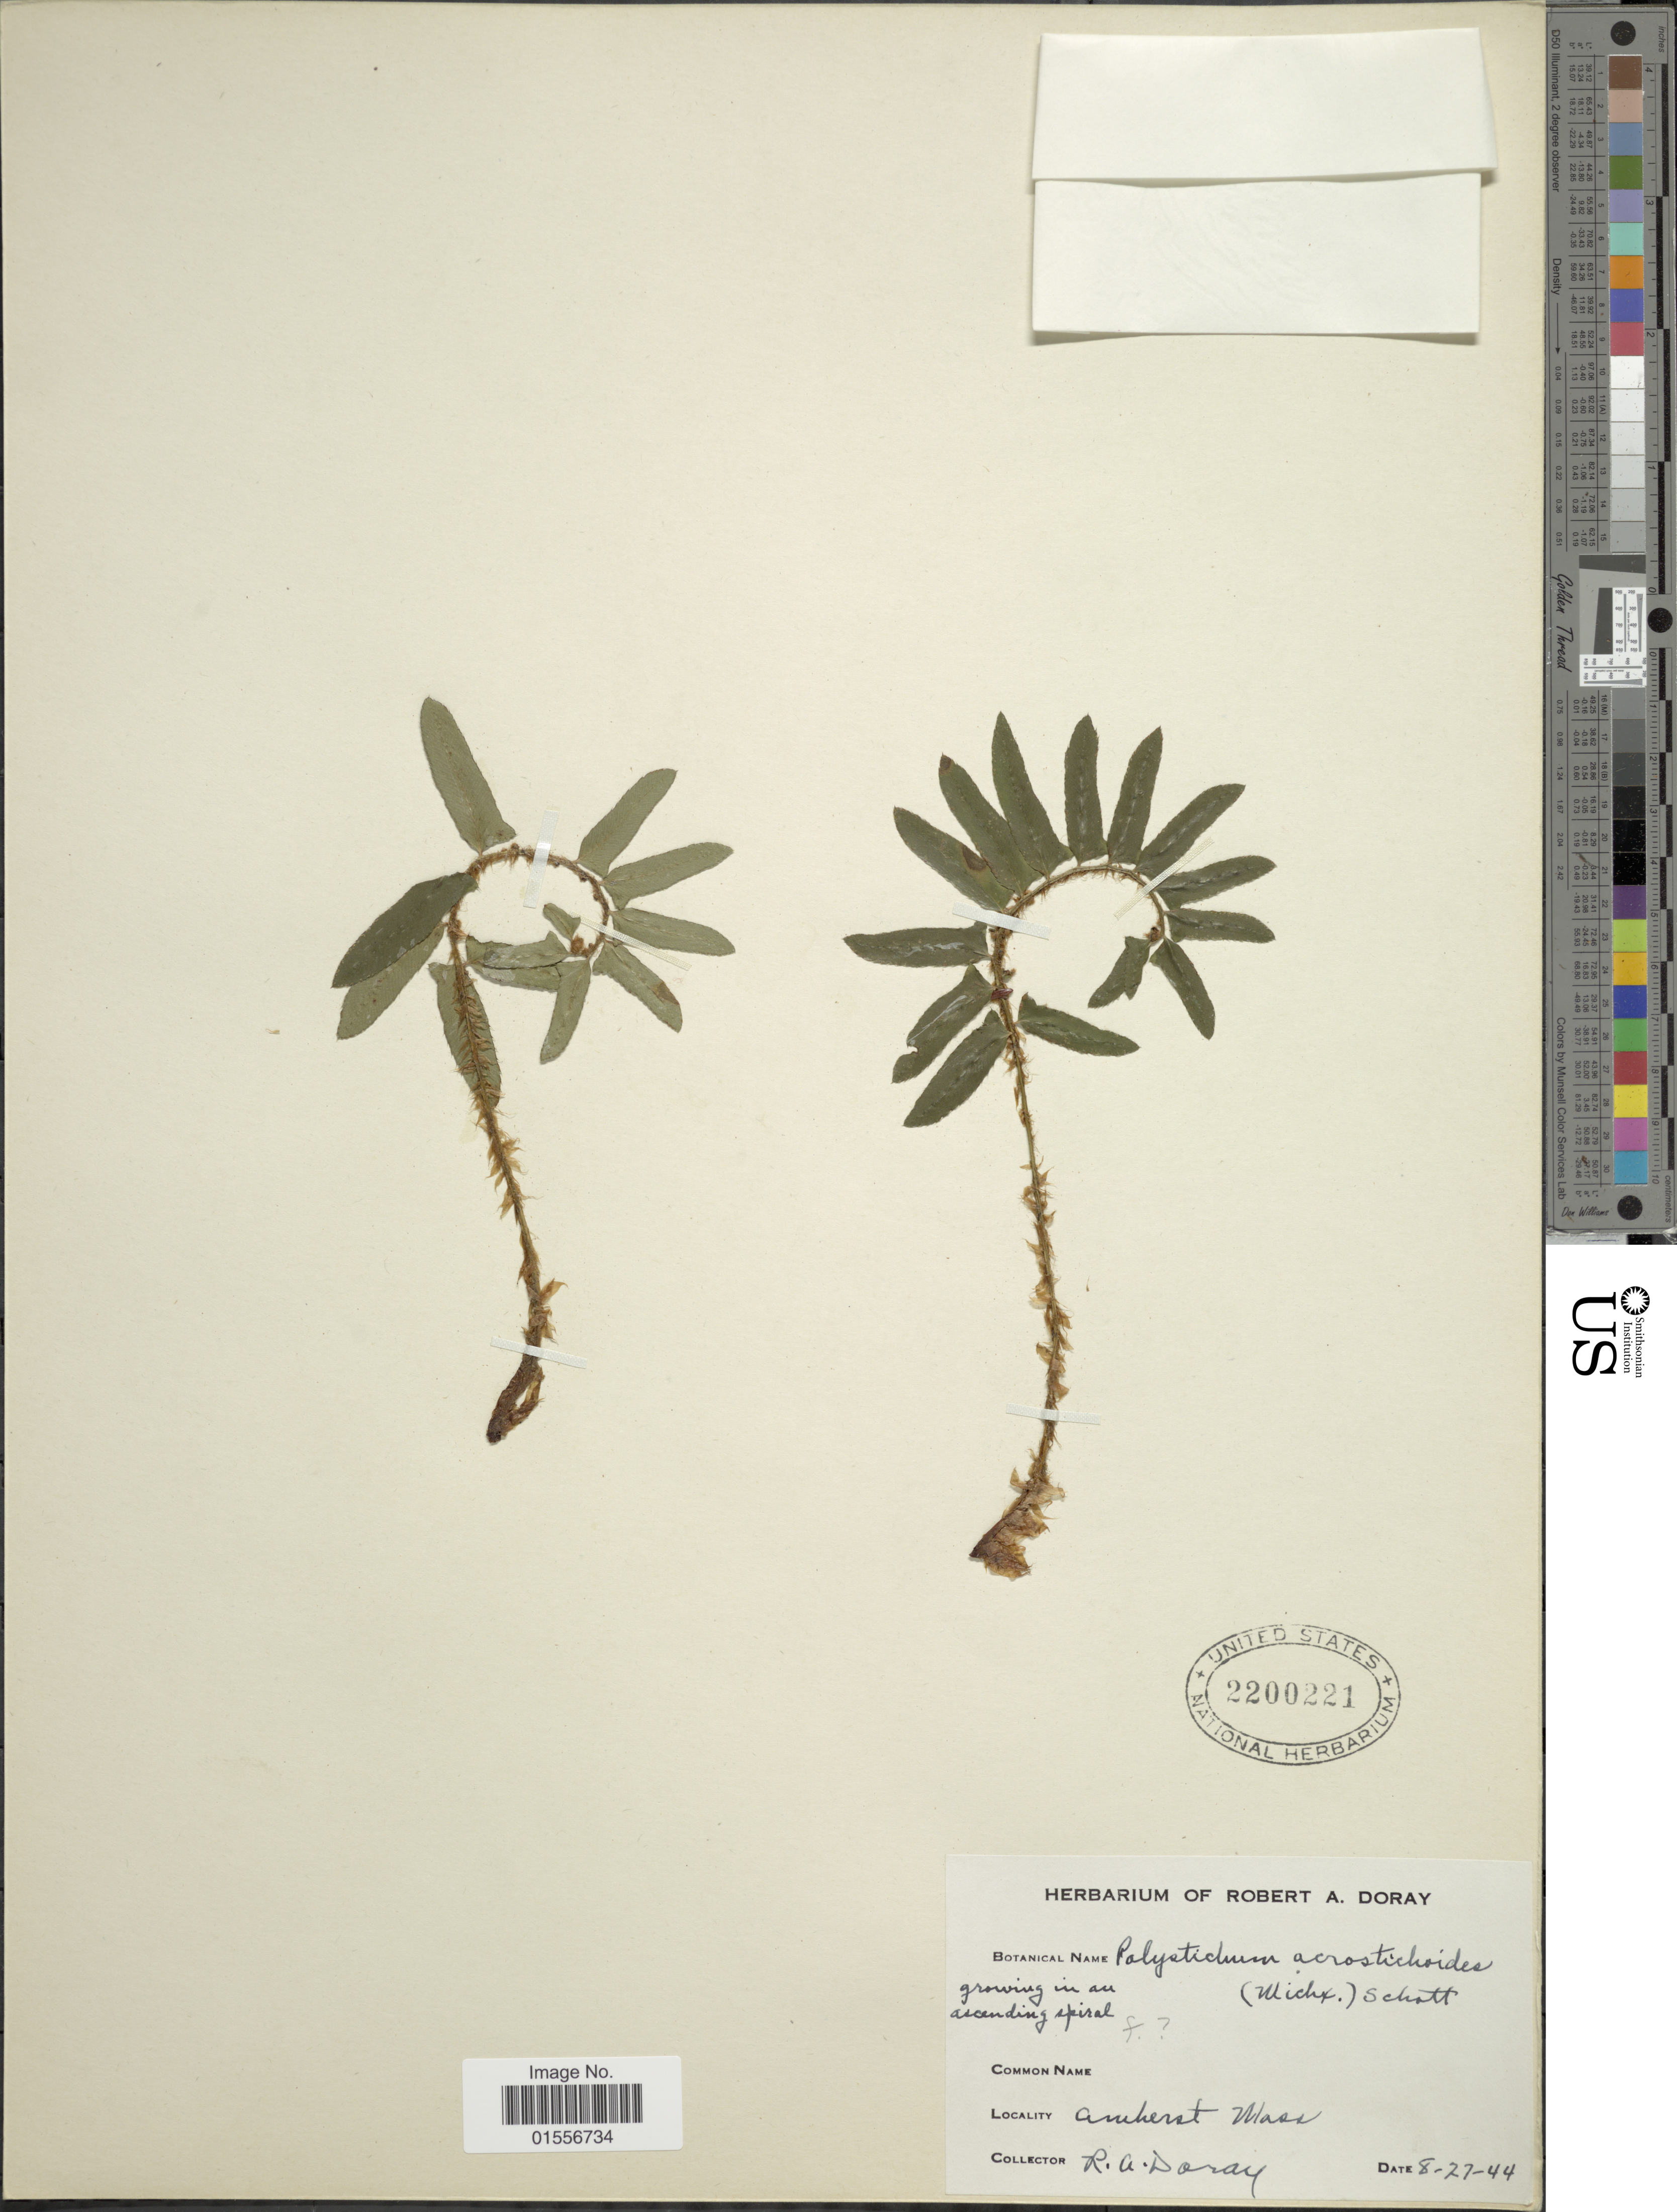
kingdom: Plantae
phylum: Tracheophyta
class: Polypodiopsida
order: Polypodiales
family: Dryopteridaceae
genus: Polystichum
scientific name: Polystichum acrostichoides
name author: (Michx.) Schott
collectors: R. Doray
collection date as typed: Transcribed d/m/y: 27/8/44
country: United States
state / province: Massachusetts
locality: Amherst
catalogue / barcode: US 2200221